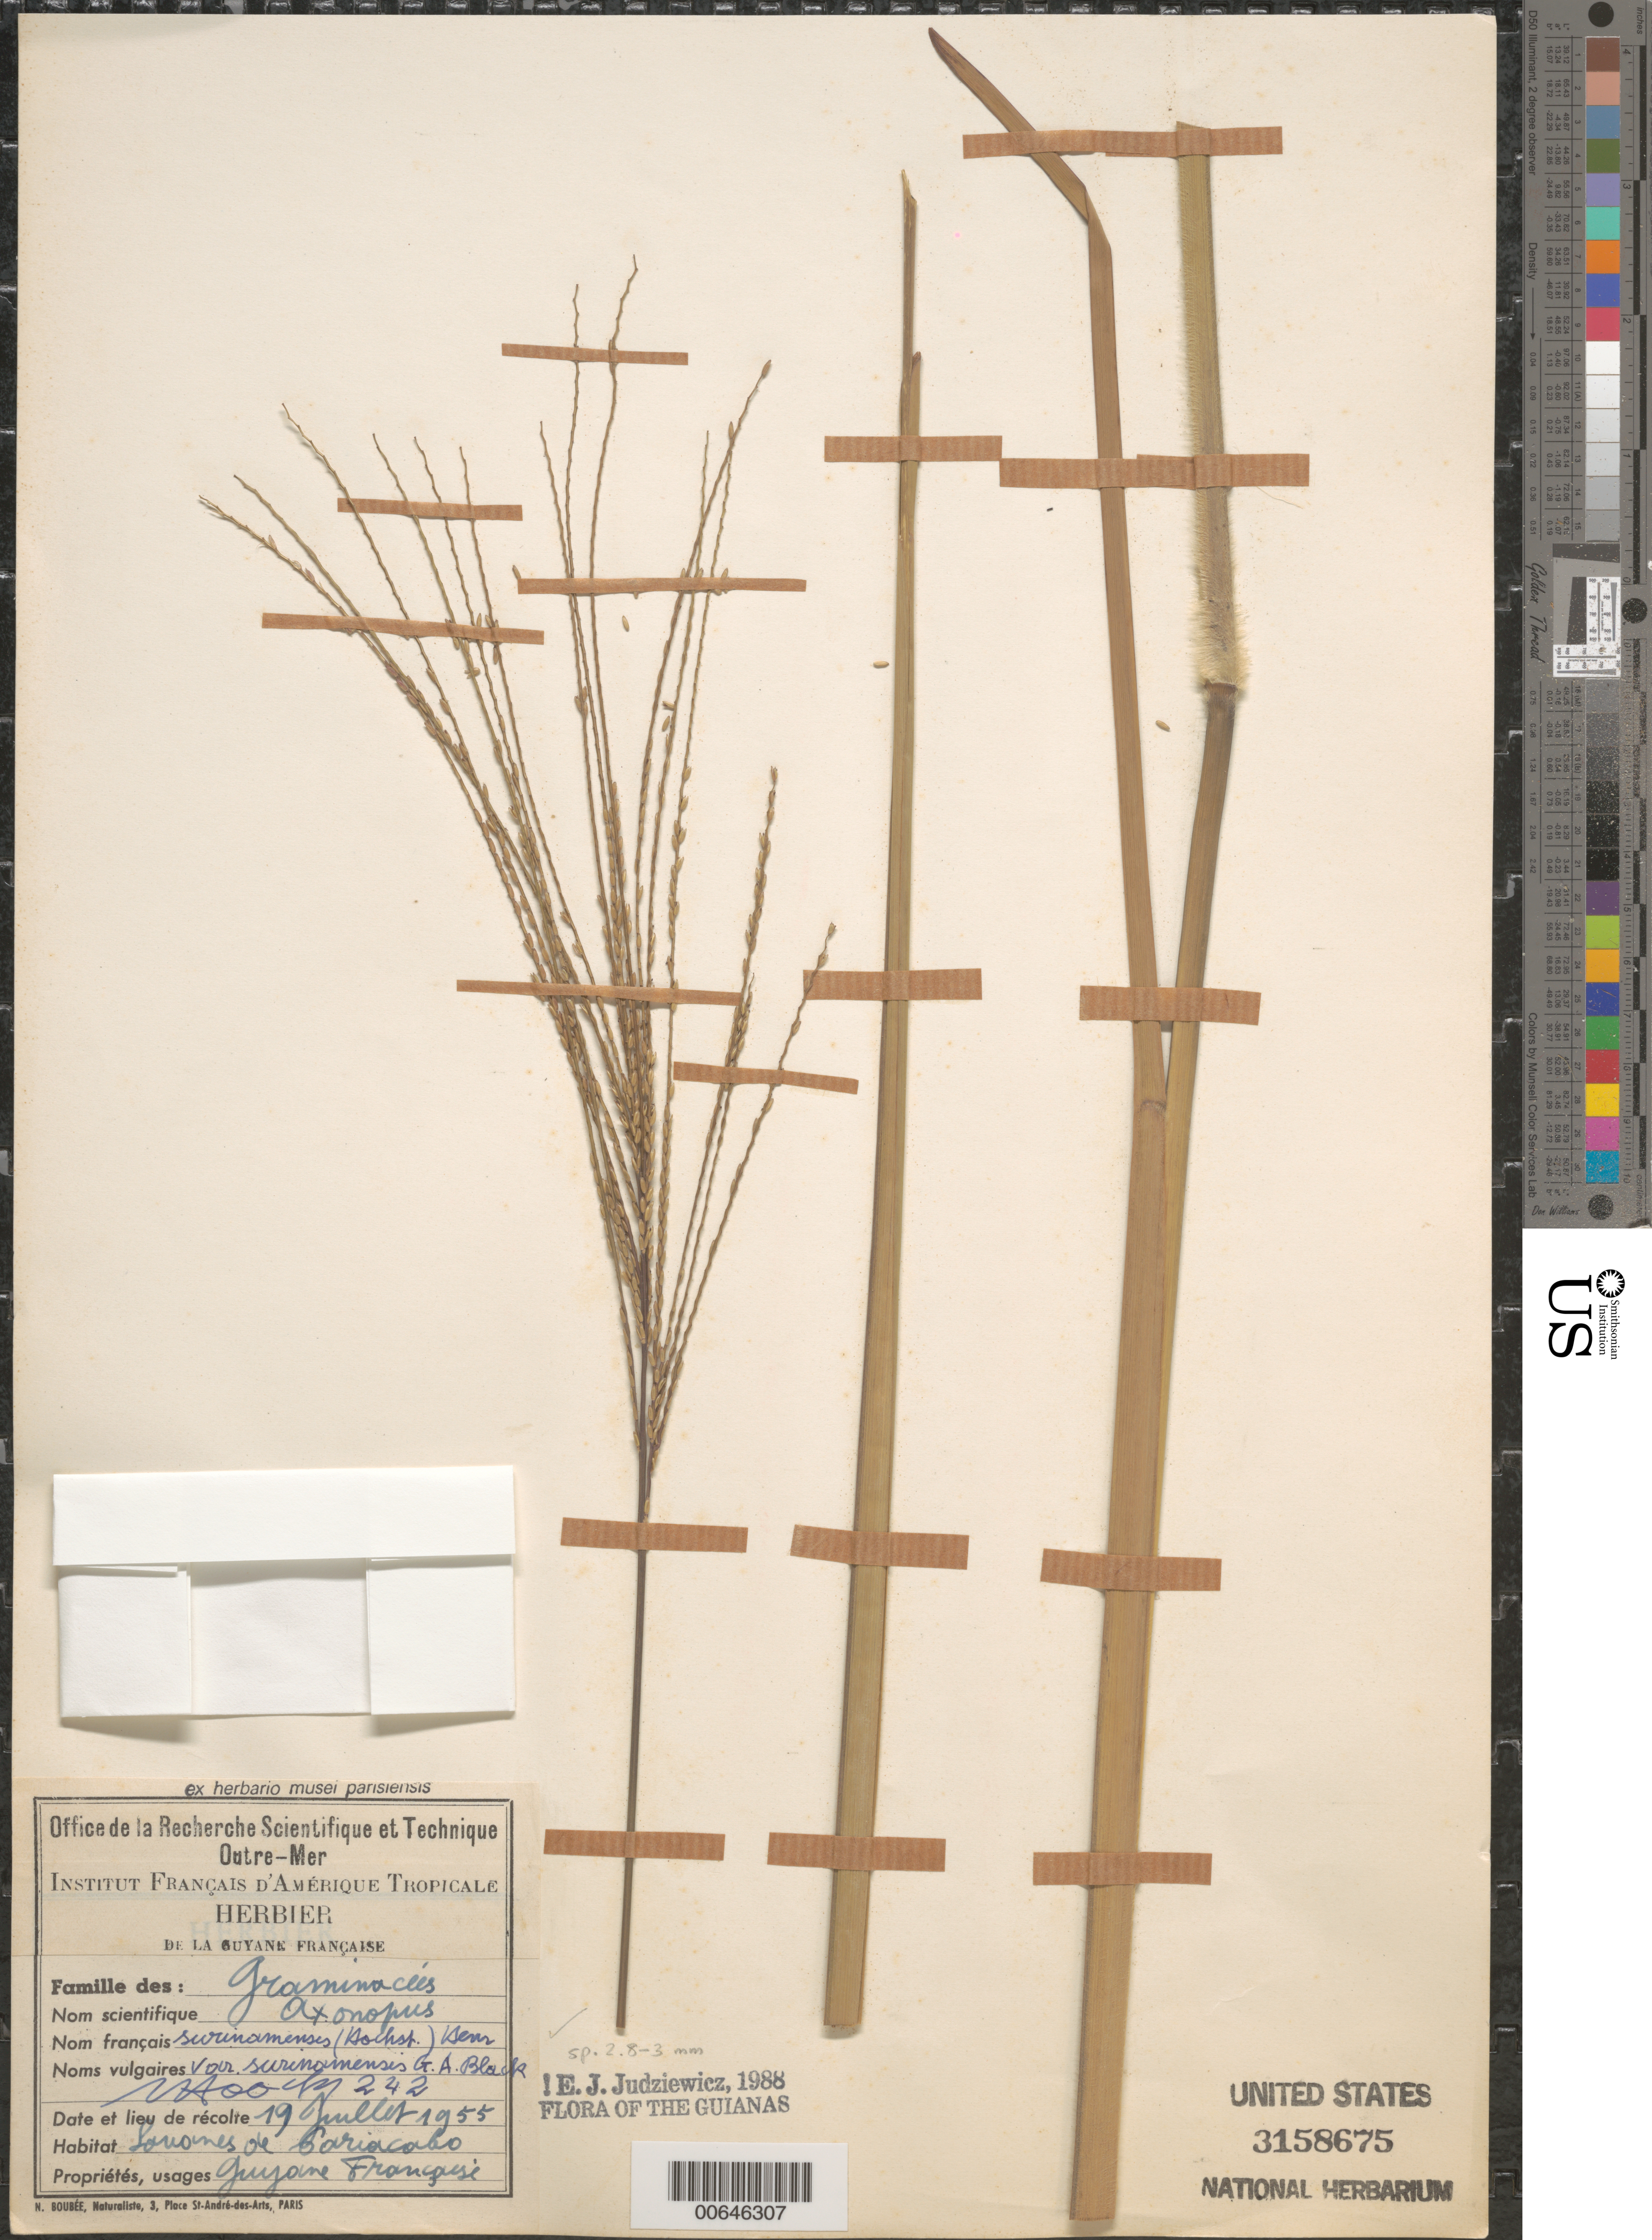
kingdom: Plantae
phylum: Tracheophyta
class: Liliopsida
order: Poales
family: Poaceae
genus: Axonopus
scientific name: Axonopus surinamensis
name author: (Hochst. ex Steud.) Henr.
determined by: Judziewicz, E. J.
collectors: J. Hoock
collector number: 242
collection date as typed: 19-Jul-55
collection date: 1955-07-19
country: French Guiana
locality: Savanes de Pariacabo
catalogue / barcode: US 3158675